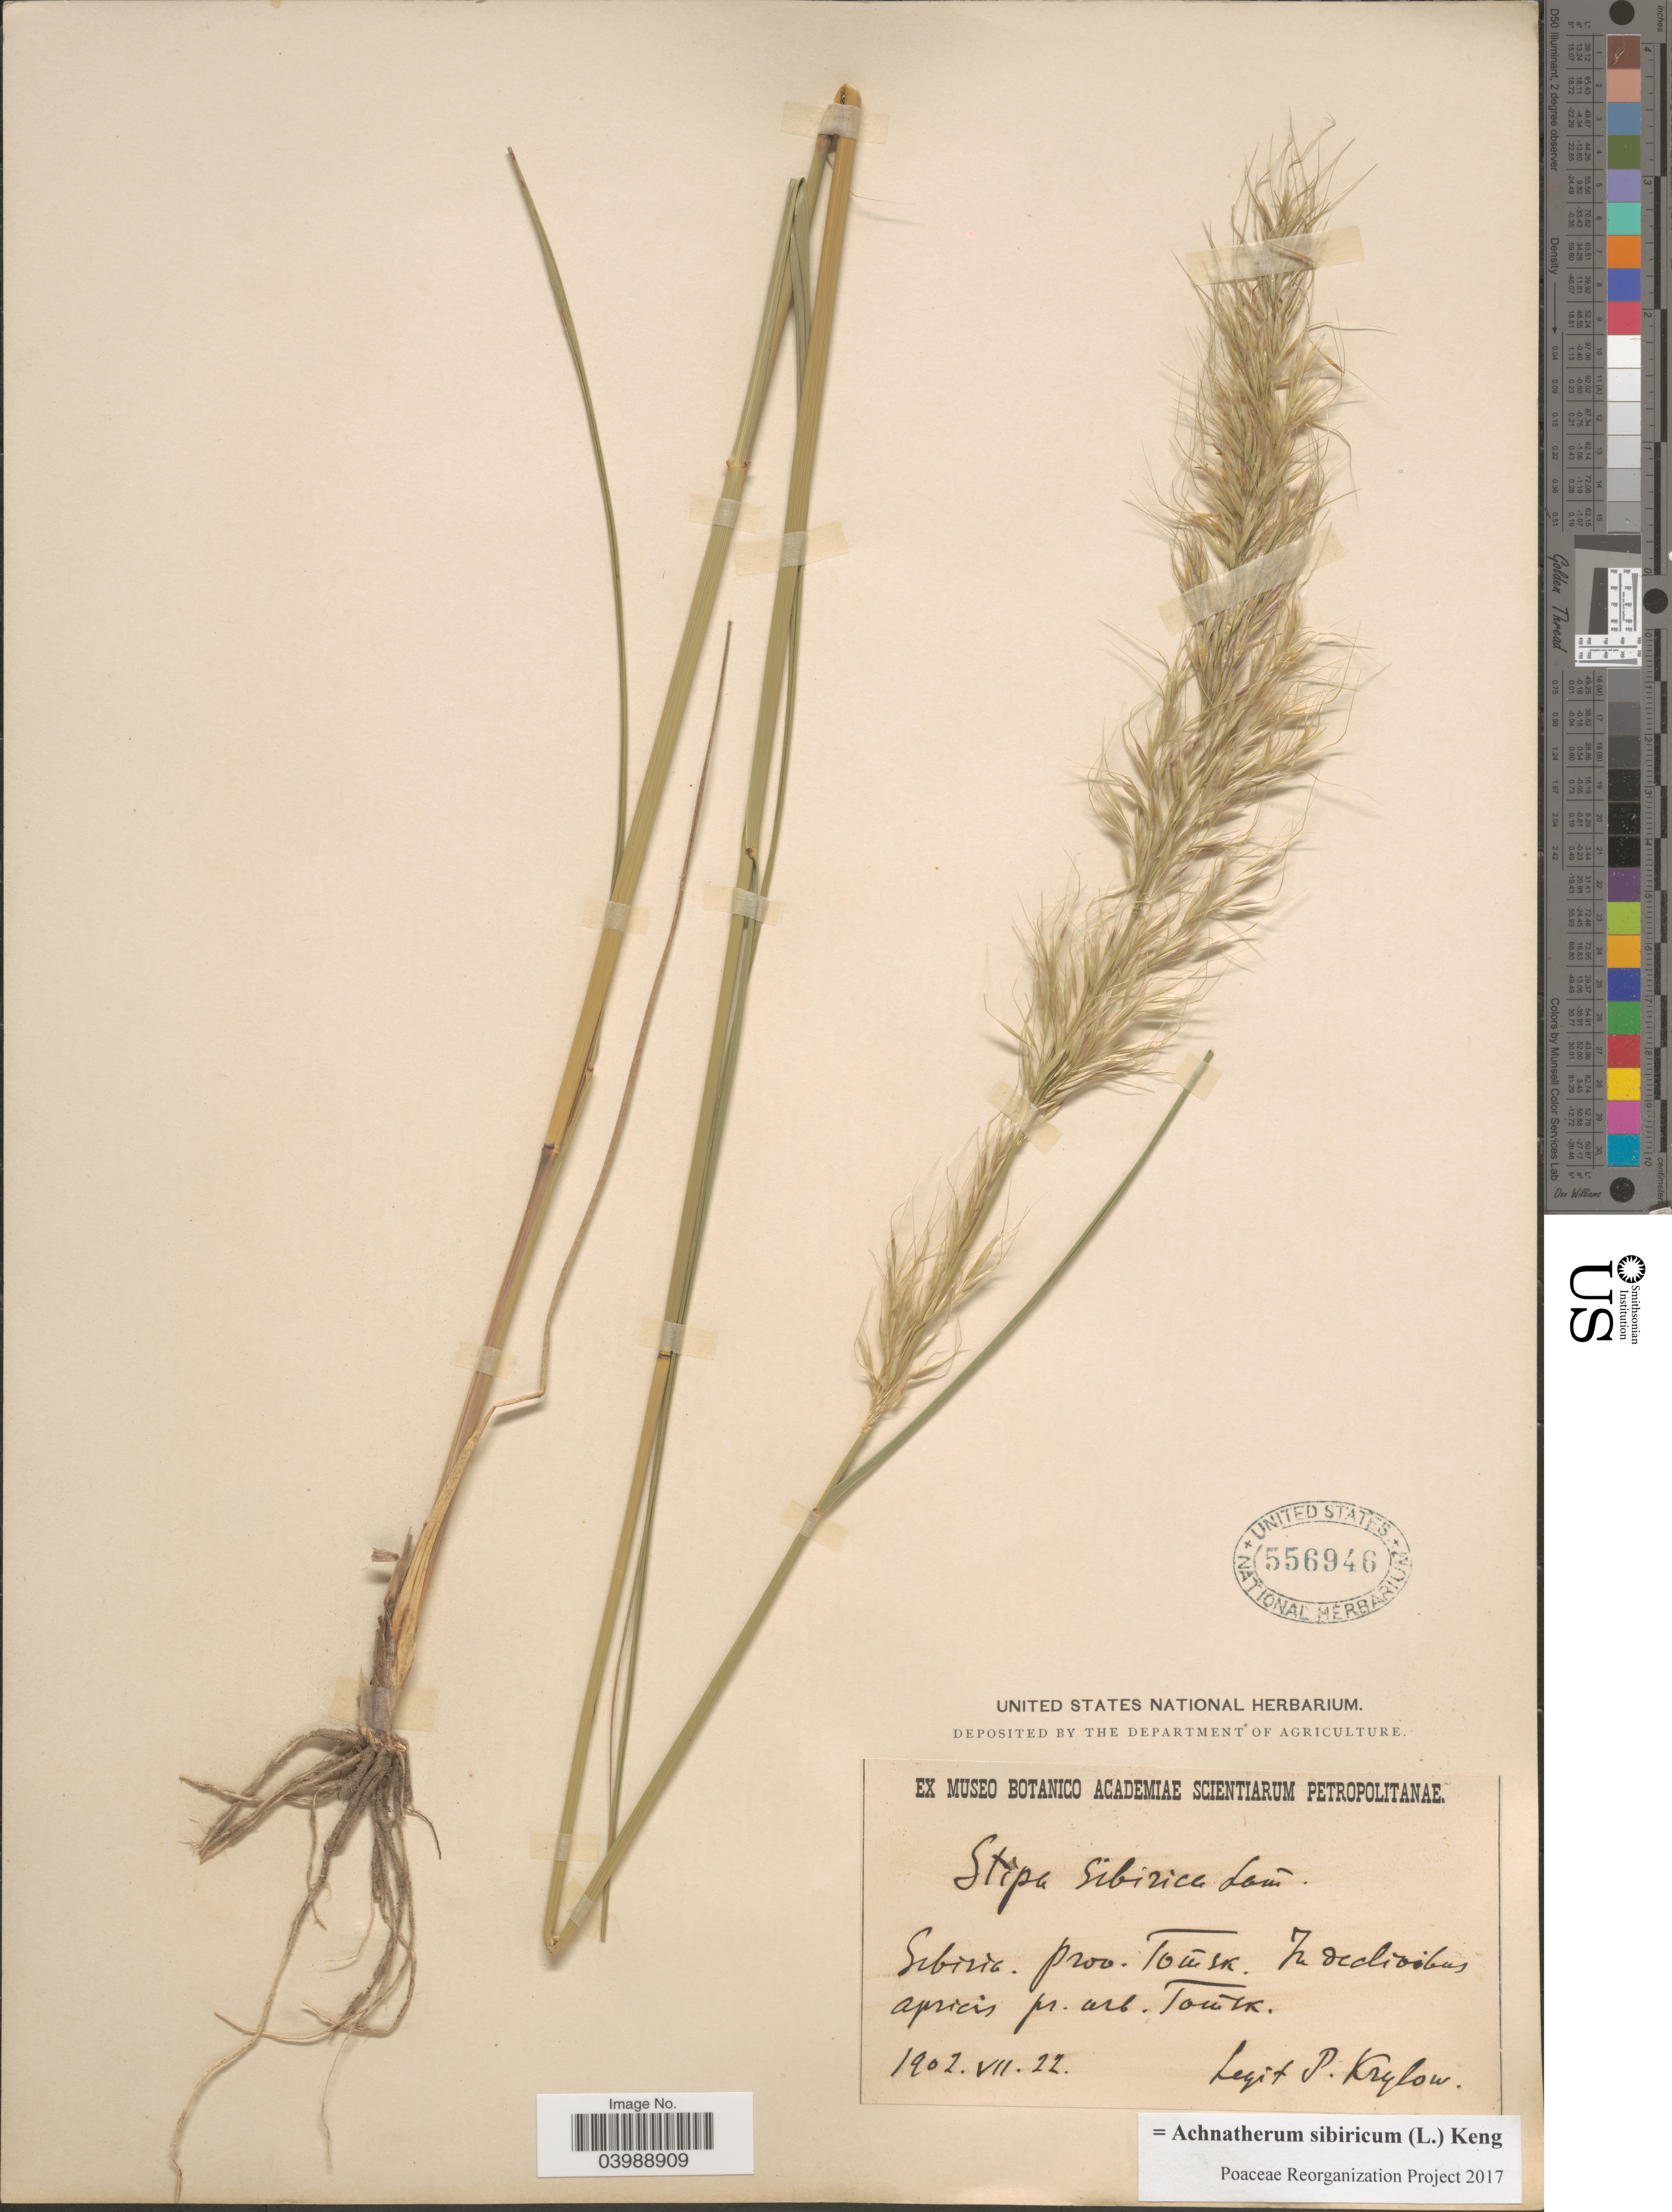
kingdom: Plantae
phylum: Tracheophyta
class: Liliopsida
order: Poales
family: Poaceae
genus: Achnatherum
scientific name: Achnatherum sibiricum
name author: (L.) Keng ex Tzvelev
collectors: P. Krylov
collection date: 1902-07-22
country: Russian Federation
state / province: Tomsk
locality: Sibirie. Prov. Tomsk. In declivibus apricis pr. arb. Tomsk.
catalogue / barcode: US 556946